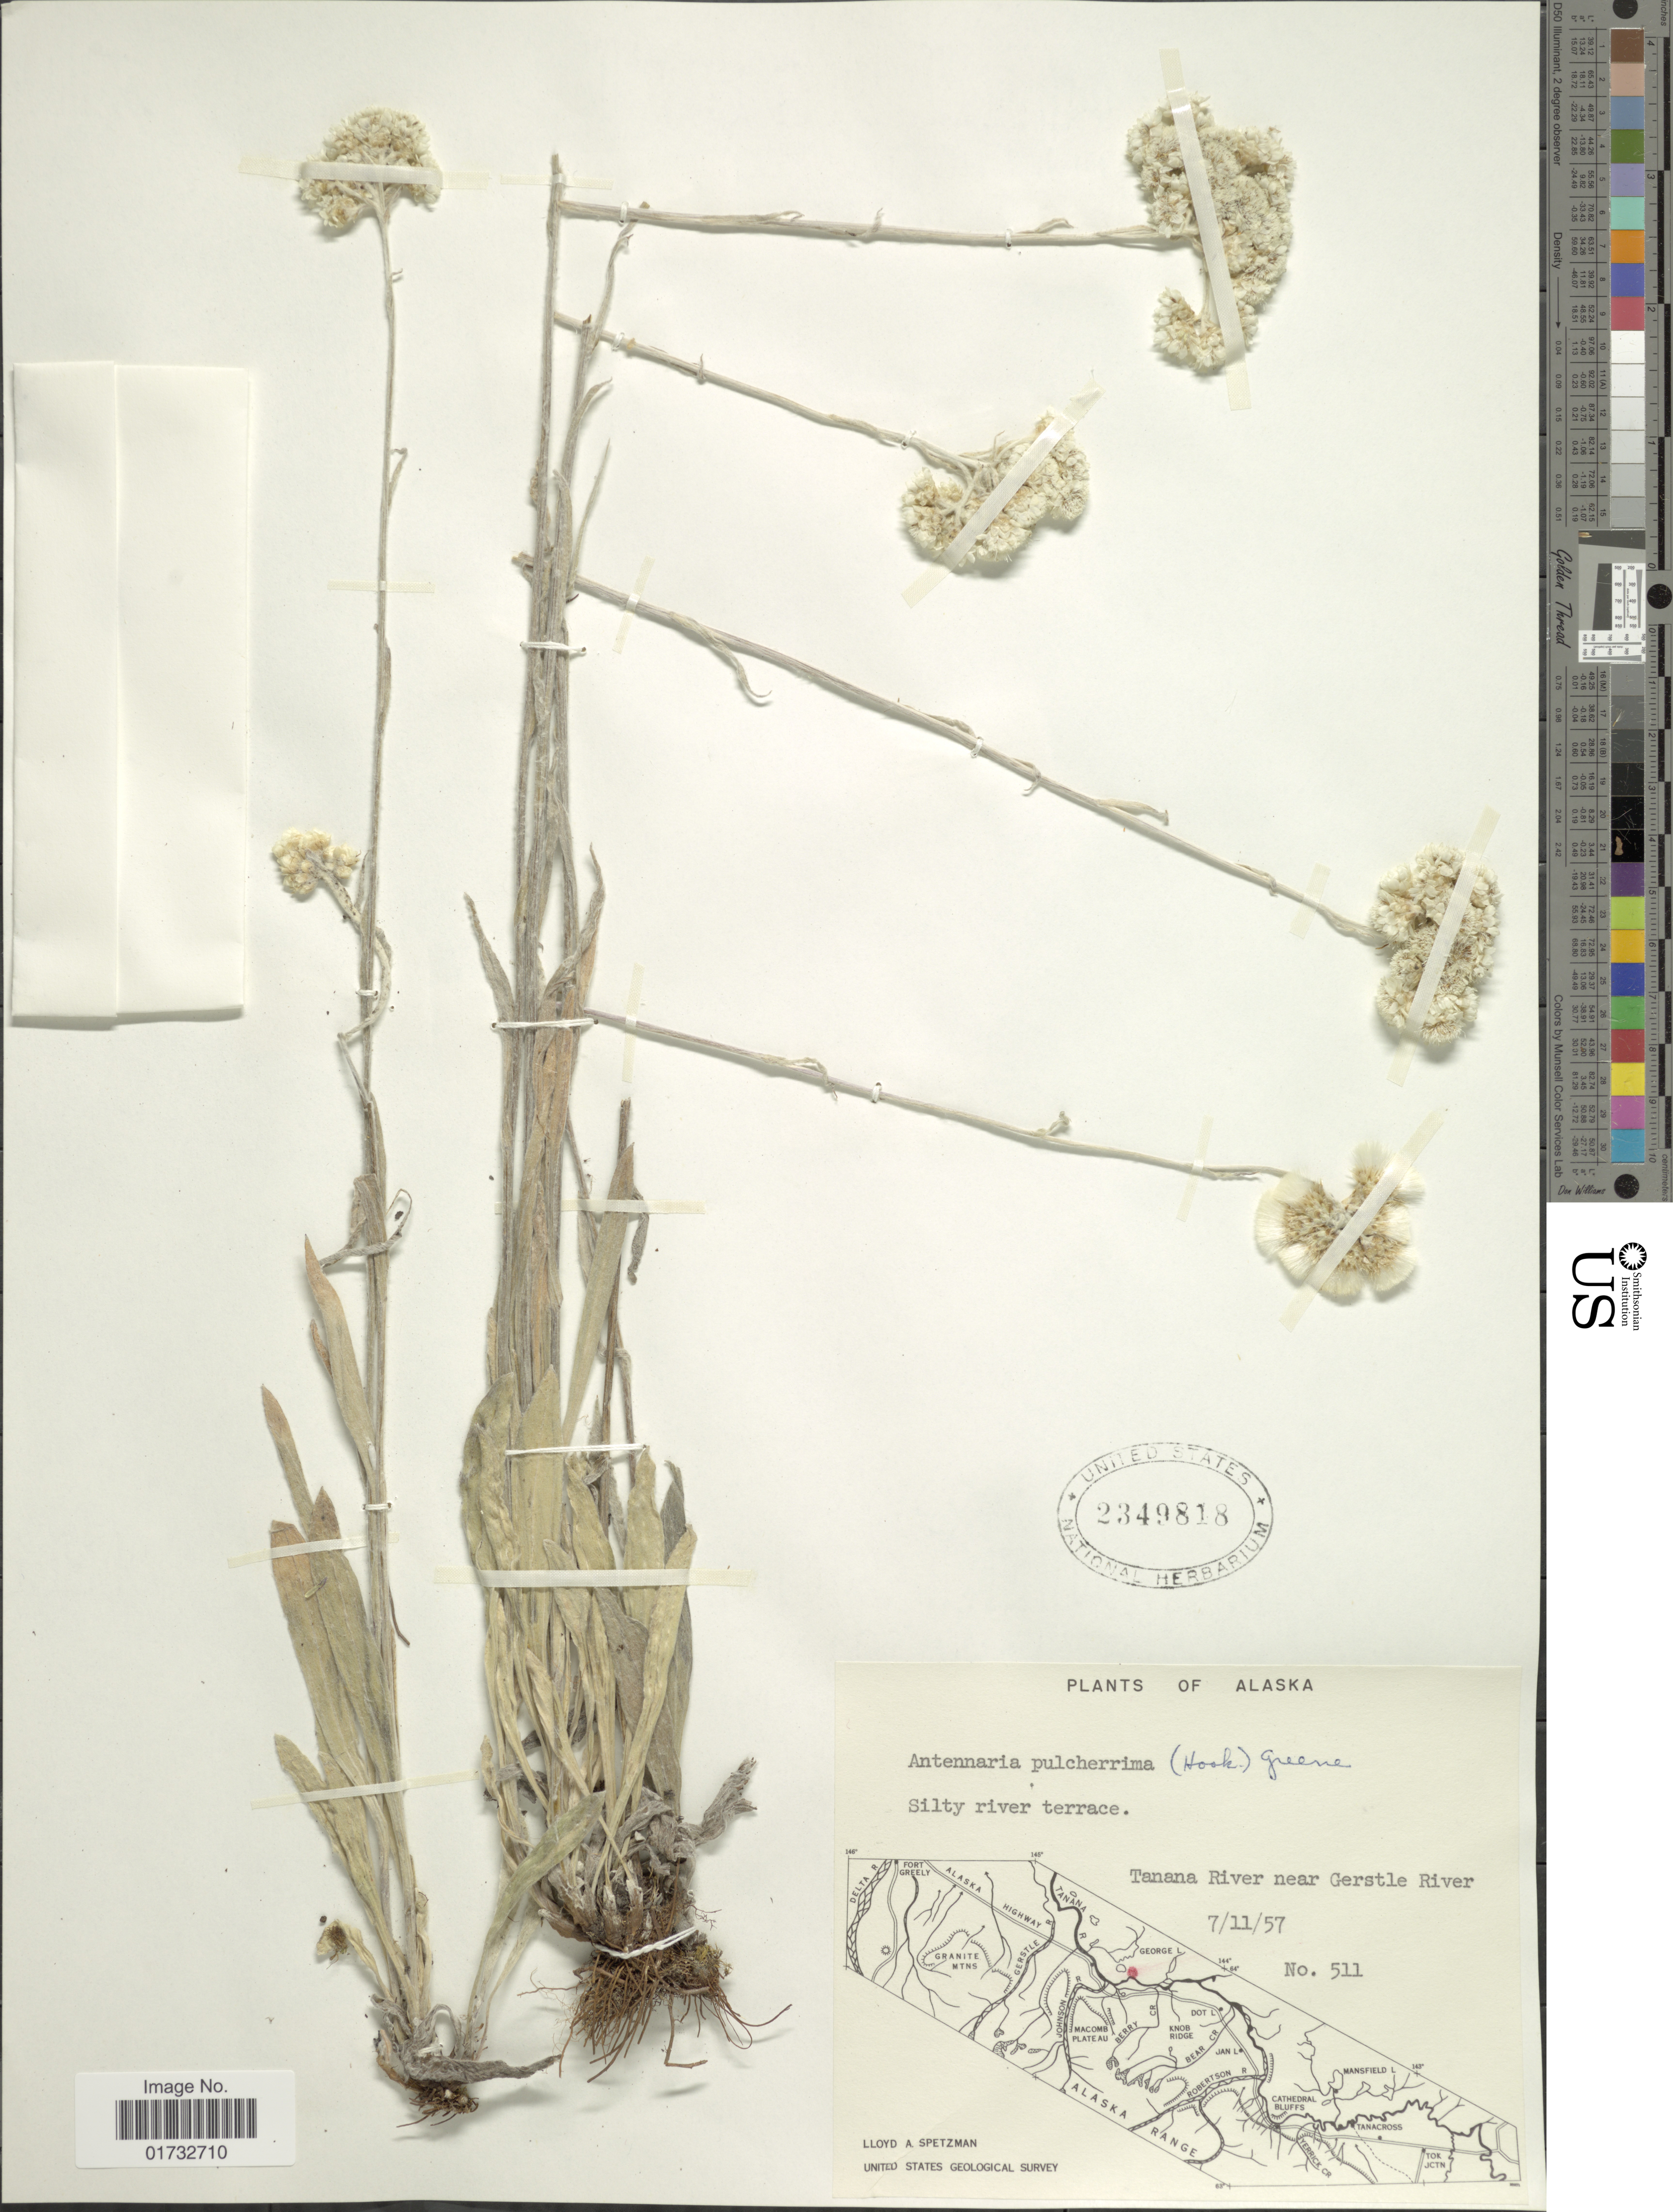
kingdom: Plantae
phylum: Tracheophyta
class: Magnoliopsida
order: Asterales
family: Asteraceae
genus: Antennaria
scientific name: Antennaria pulcherrima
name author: (Hook.) Greene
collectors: L. Spetzman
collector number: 511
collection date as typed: Transcribed d/m/y: 11/7/57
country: United States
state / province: Alaska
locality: Tanana River near Gerstle River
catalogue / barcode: US 2349818